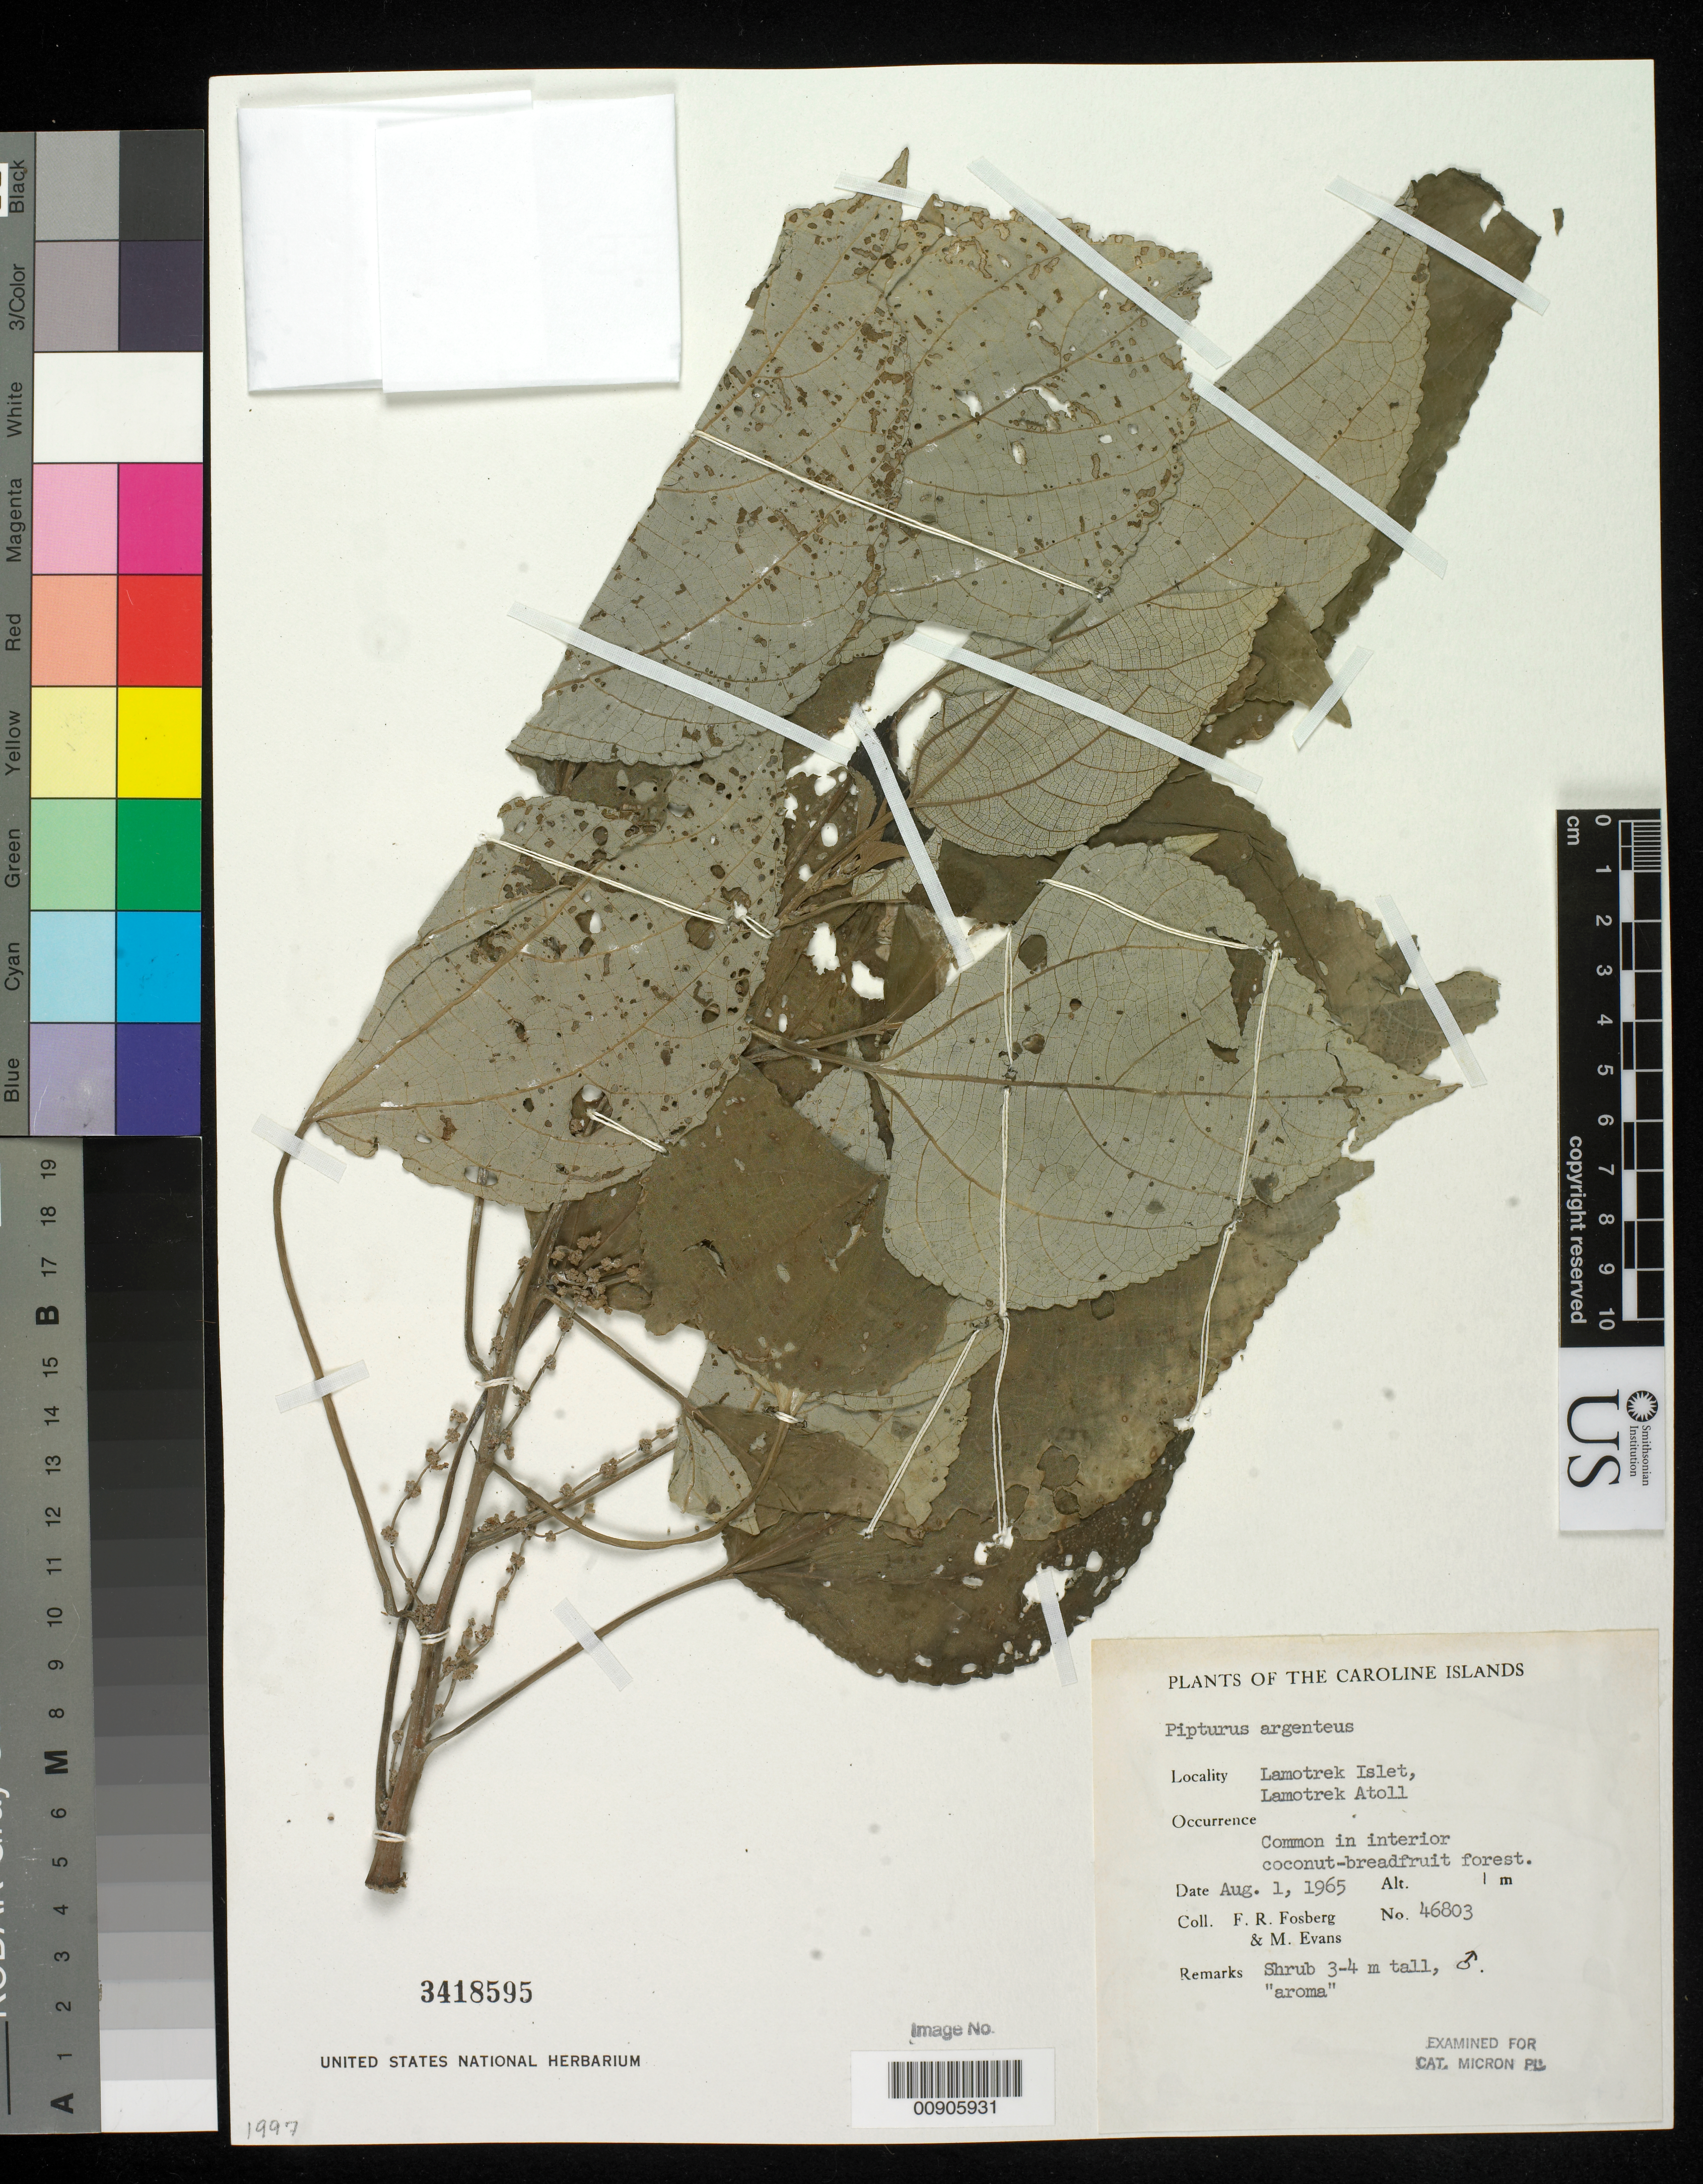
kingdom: Plantae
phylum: Tracheophyta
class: Magnoliopsida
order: Rosales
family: Urticaceae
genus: Pipturus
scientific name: Pipturus argenteus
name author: (G. Forst.) Wedd.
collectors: F. R. Fosberg & M. Evans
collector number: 46803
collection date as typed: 01 Aug 1965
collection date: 1965-08-01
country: Micronesia, Federated States of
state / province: Yap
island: Lamotrek Atoll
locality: Lamotrek Islet, Lamotrek Atoll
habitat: Common in interior coconut-breadfruit forest.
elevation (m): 1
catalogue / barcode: US 3418595